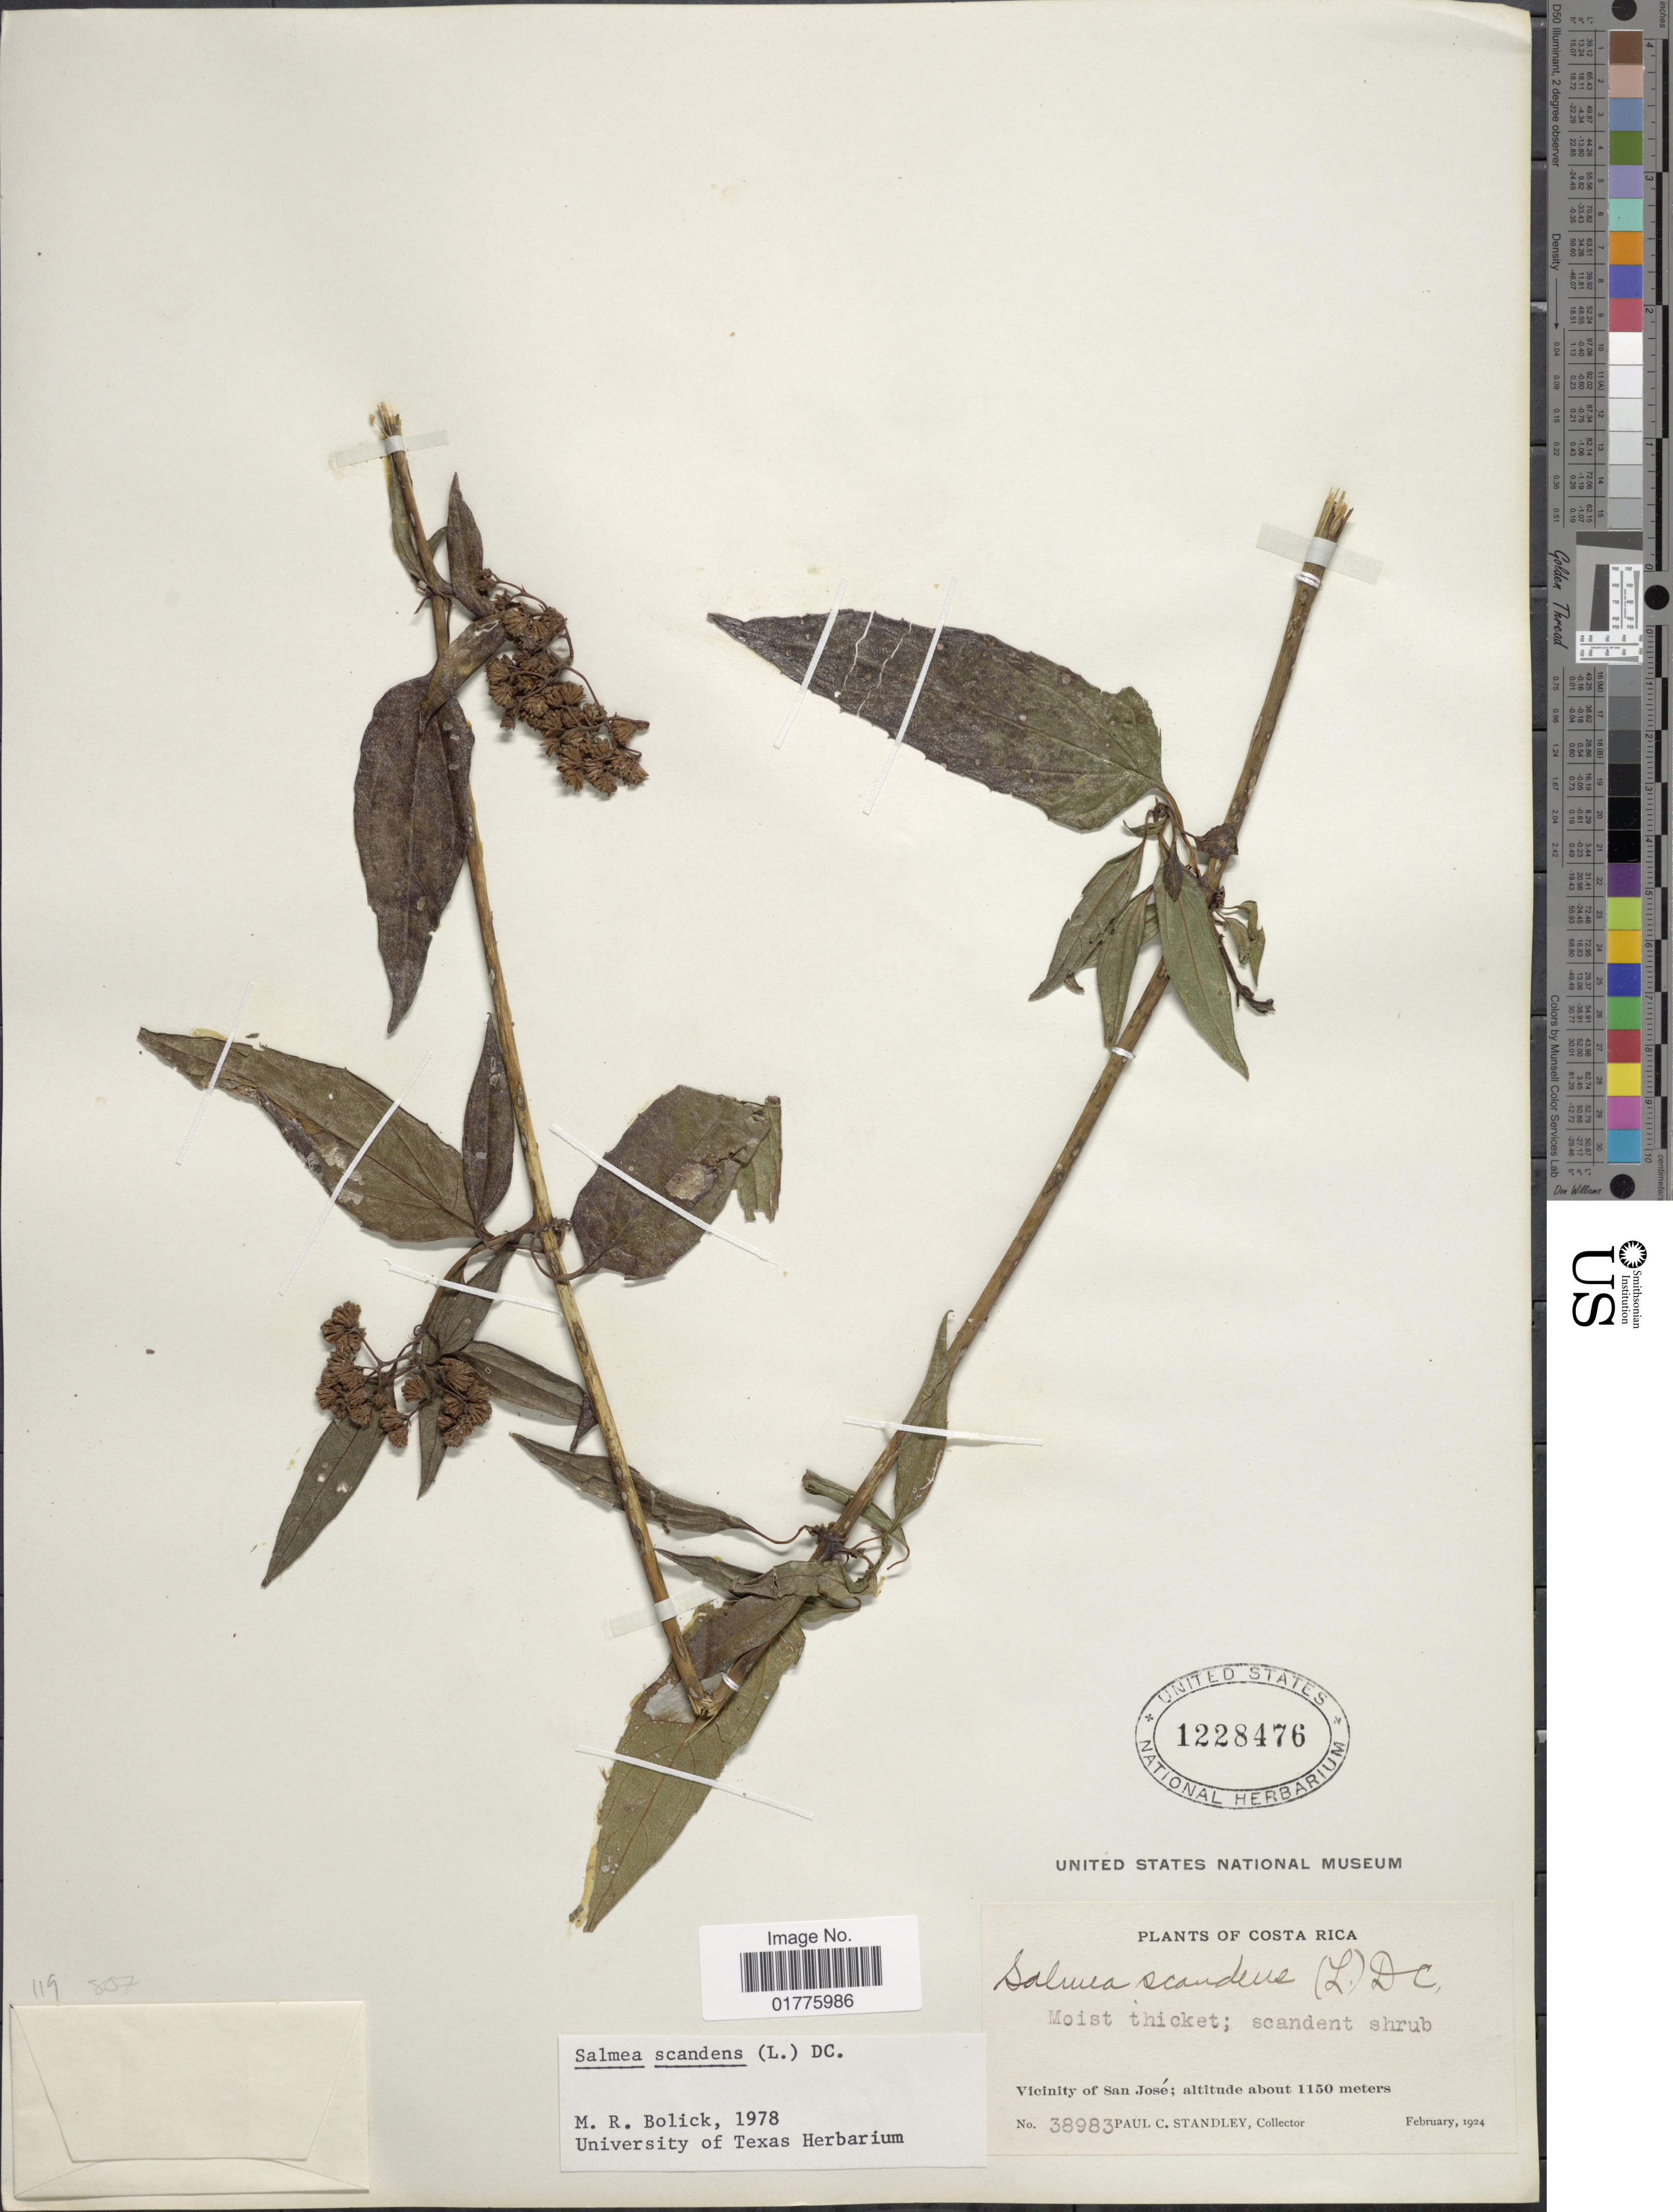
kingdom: Plantae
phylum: Tracheophyta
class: Magnoliopsida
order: Asterales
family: Asteraceae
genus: Salmea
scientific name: Salmea scandens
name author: (L.) DC.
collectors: P. C. Standley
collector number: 38983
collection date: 1924-02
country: Costa Rica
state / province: San José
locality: Vicinity of San Jose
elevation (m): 1150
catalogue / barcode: US 1228476